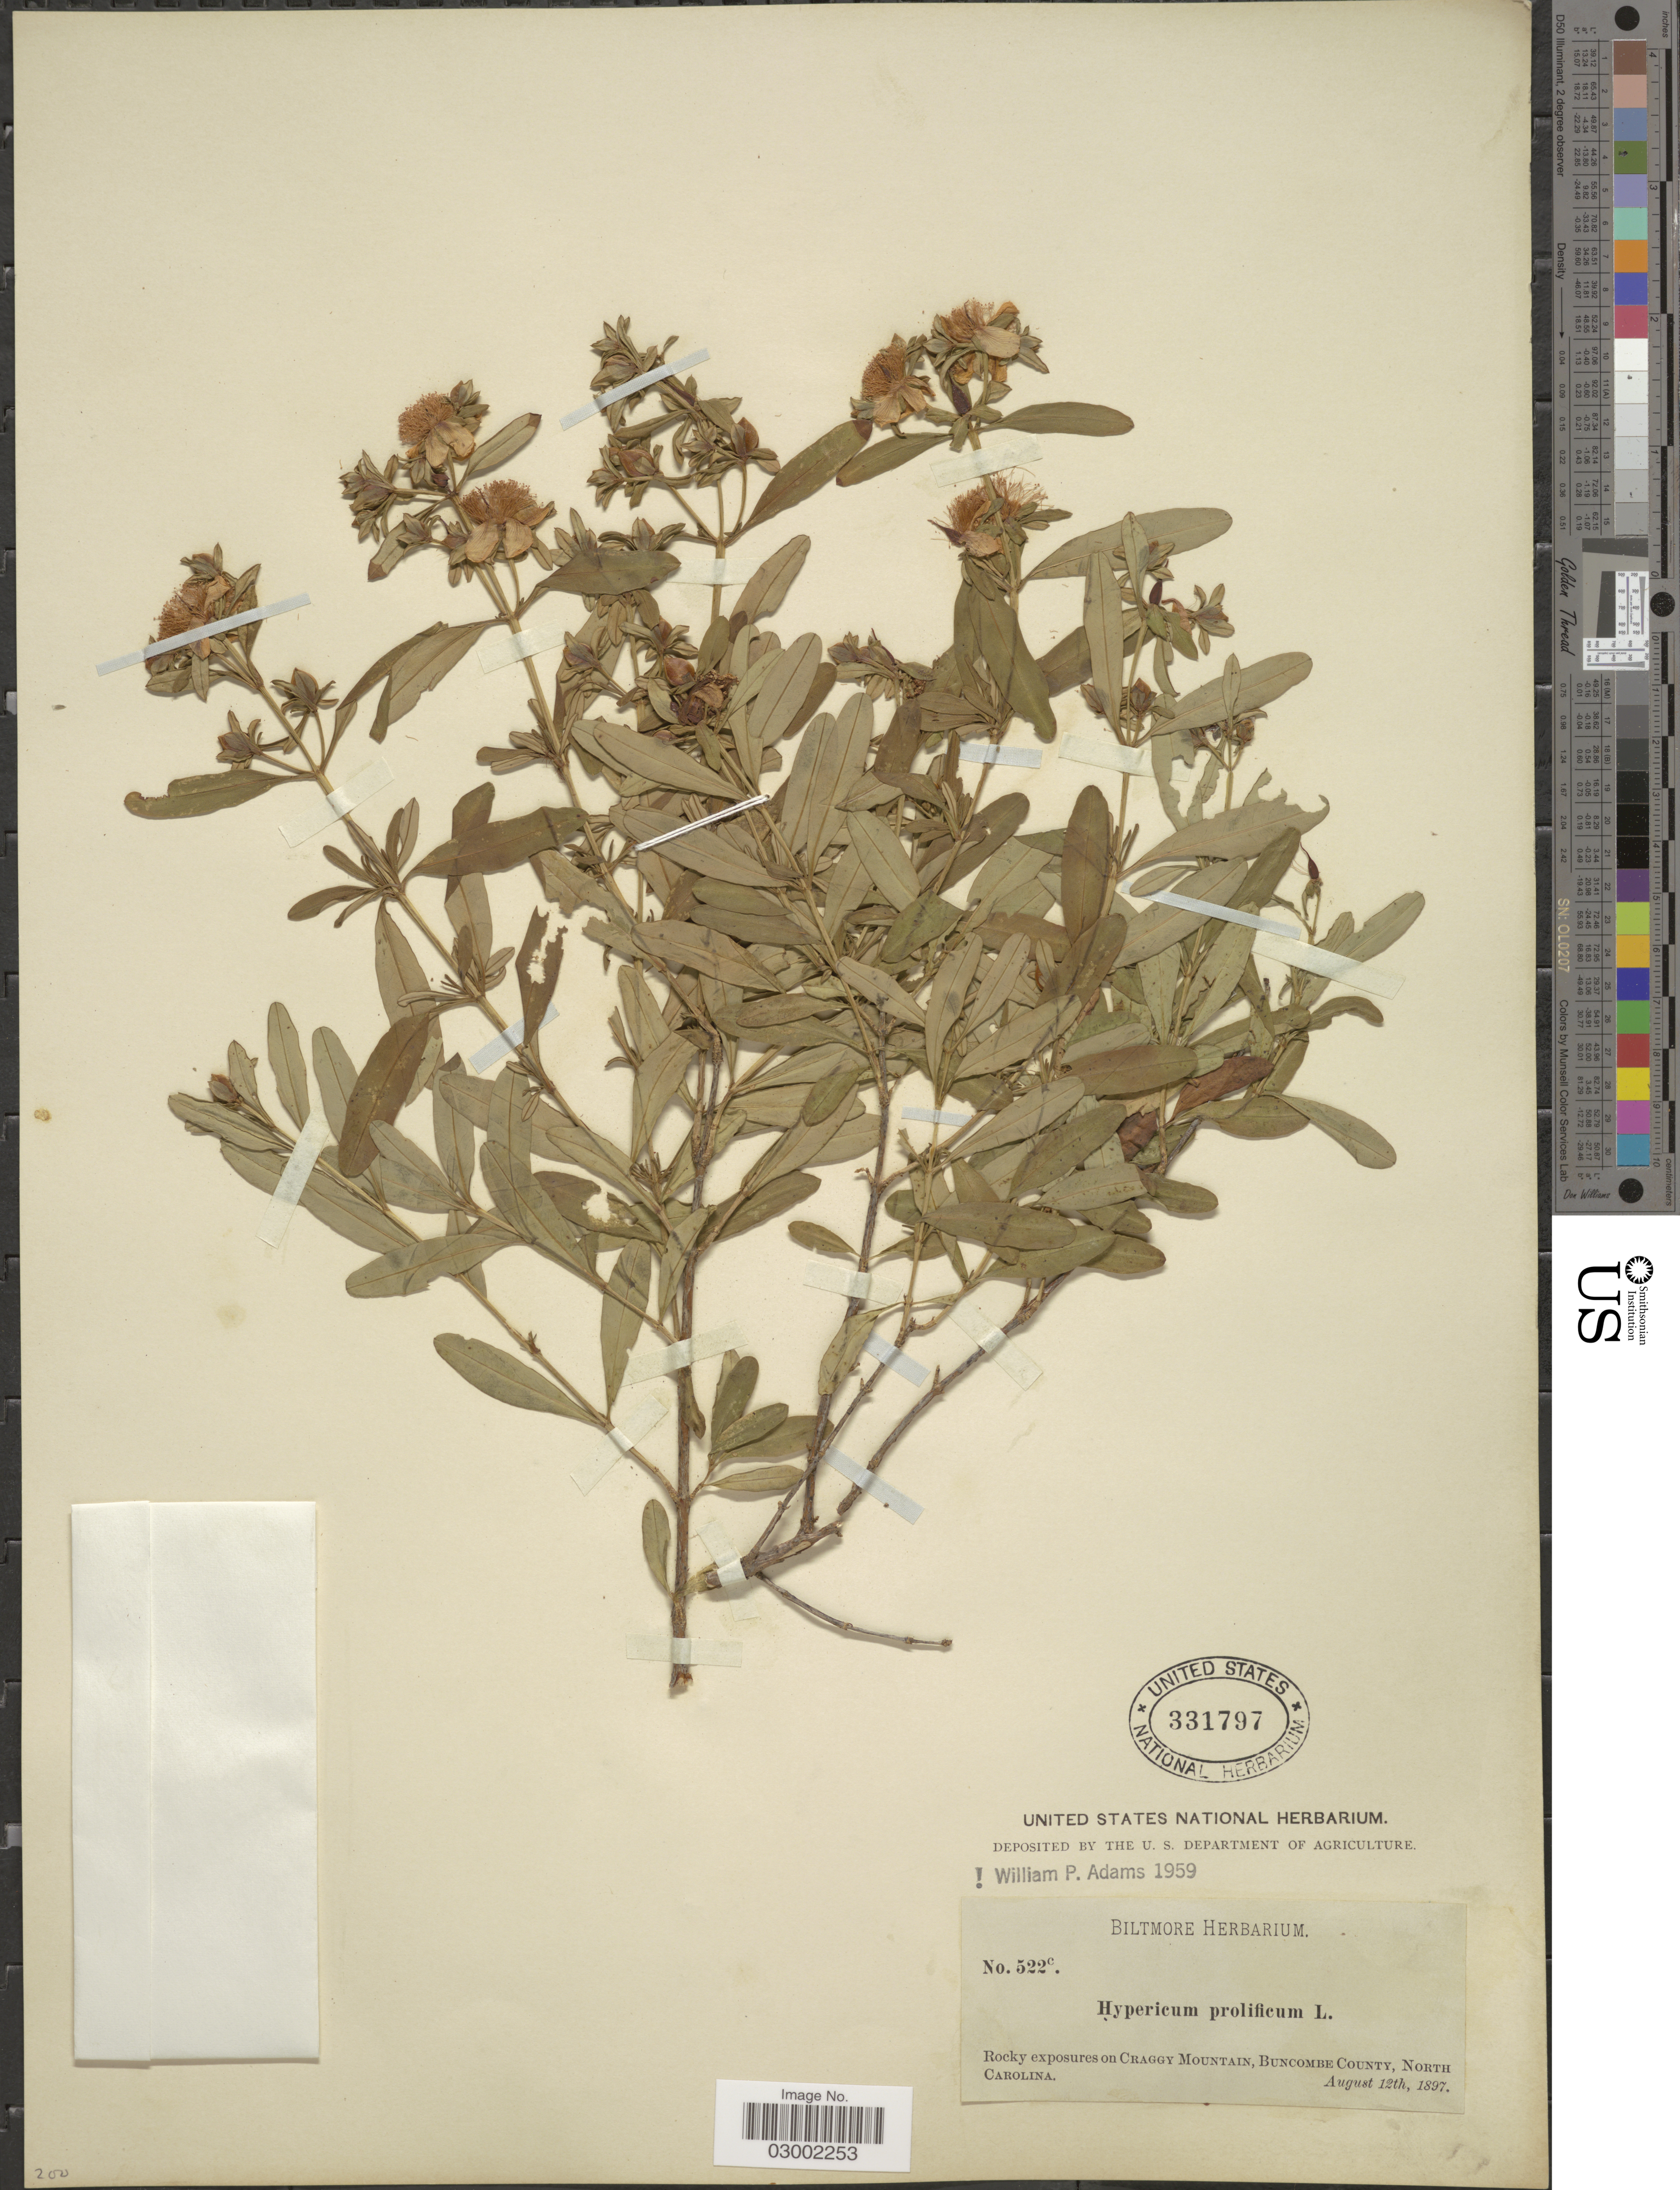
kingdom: Plantae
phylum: Tracheophyta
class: Magnoliopsida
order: Malpighiales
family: Hypericaceae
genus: Hypericum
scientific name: Hypericum prolificum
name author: L.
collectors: ex herb. Biltmore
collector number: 522c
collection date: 1897-08-12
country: United States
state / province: North Carolina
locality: Rocky exposures on Craggy Mountain, Buncombe County.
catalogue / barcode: US 331797